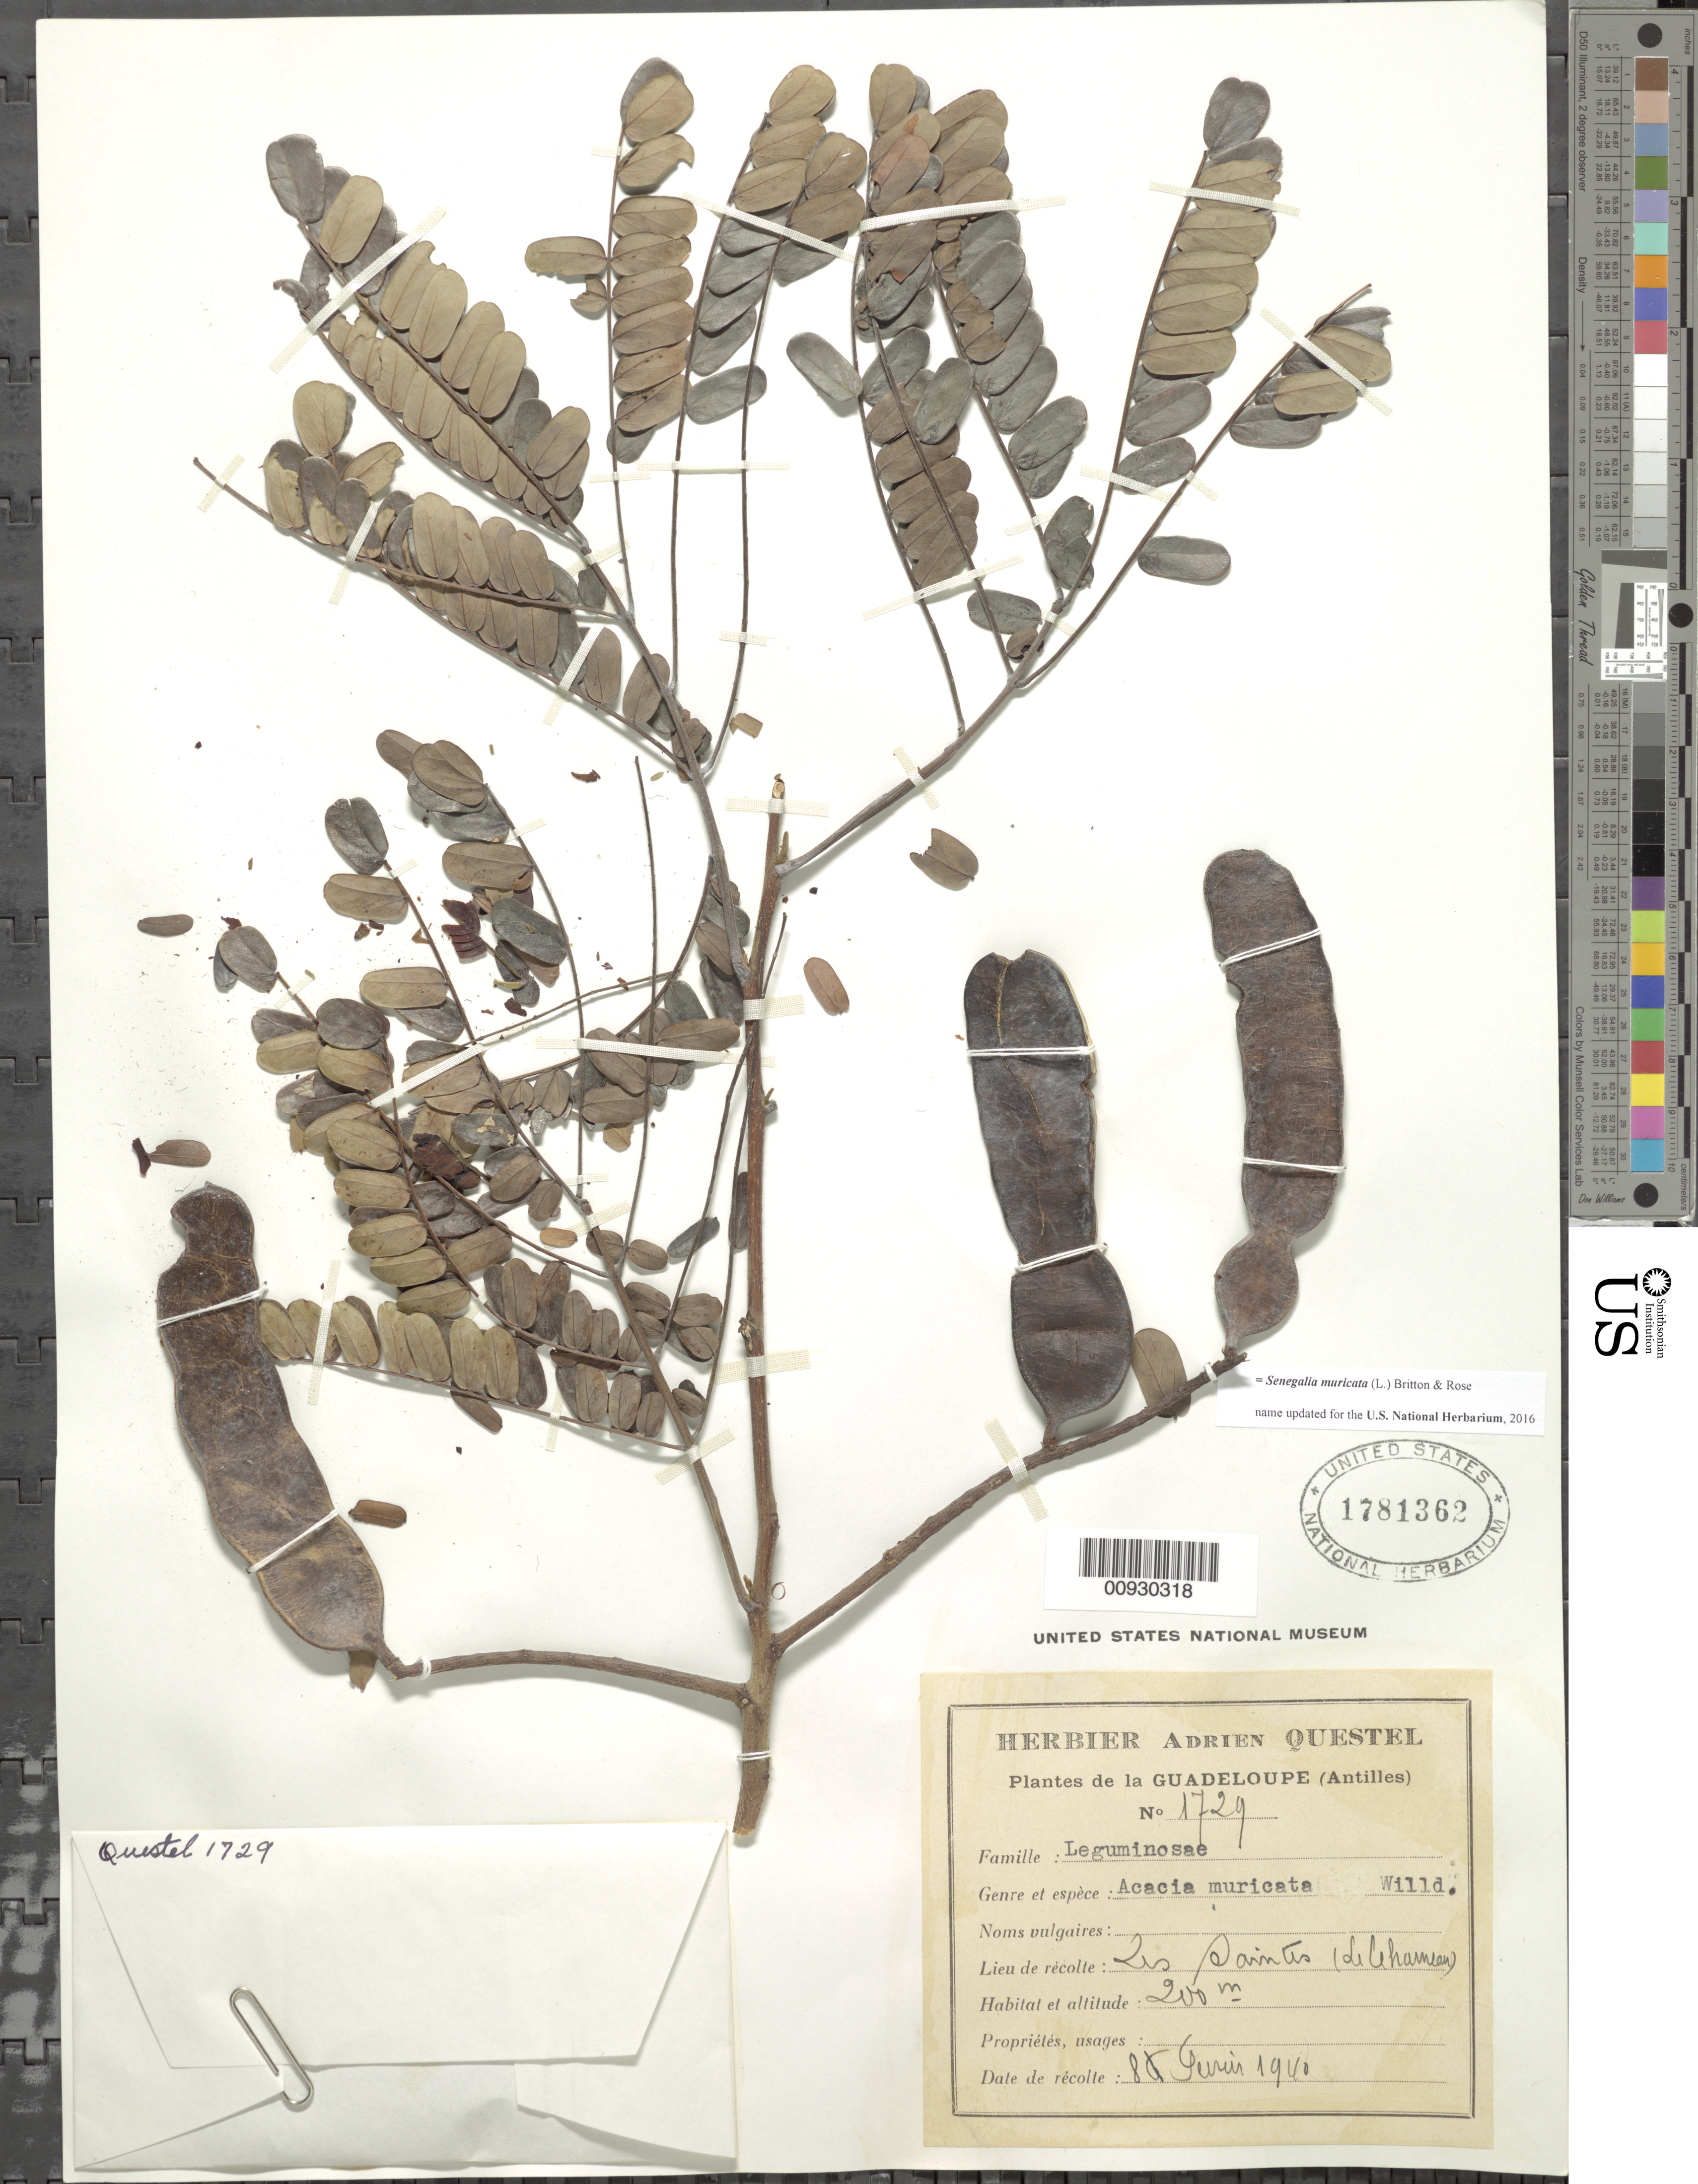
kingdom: Plantae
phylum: Tracheophyta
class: Magnoliopsida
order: Fabales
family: Fabaceae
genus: Parasenegalia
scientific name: Parasenegalia muricata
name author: (L.) Seigler & Ebinger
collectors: A. Questel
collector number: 1729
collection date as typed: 08 Feb 1940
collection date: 1940-02-08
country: Guadeloupe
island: Basse Terre [Guadeloupe]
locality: deux Saintes (de la hamean)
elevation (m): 200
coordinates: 0 N, 0 E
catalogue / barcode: US 1781362